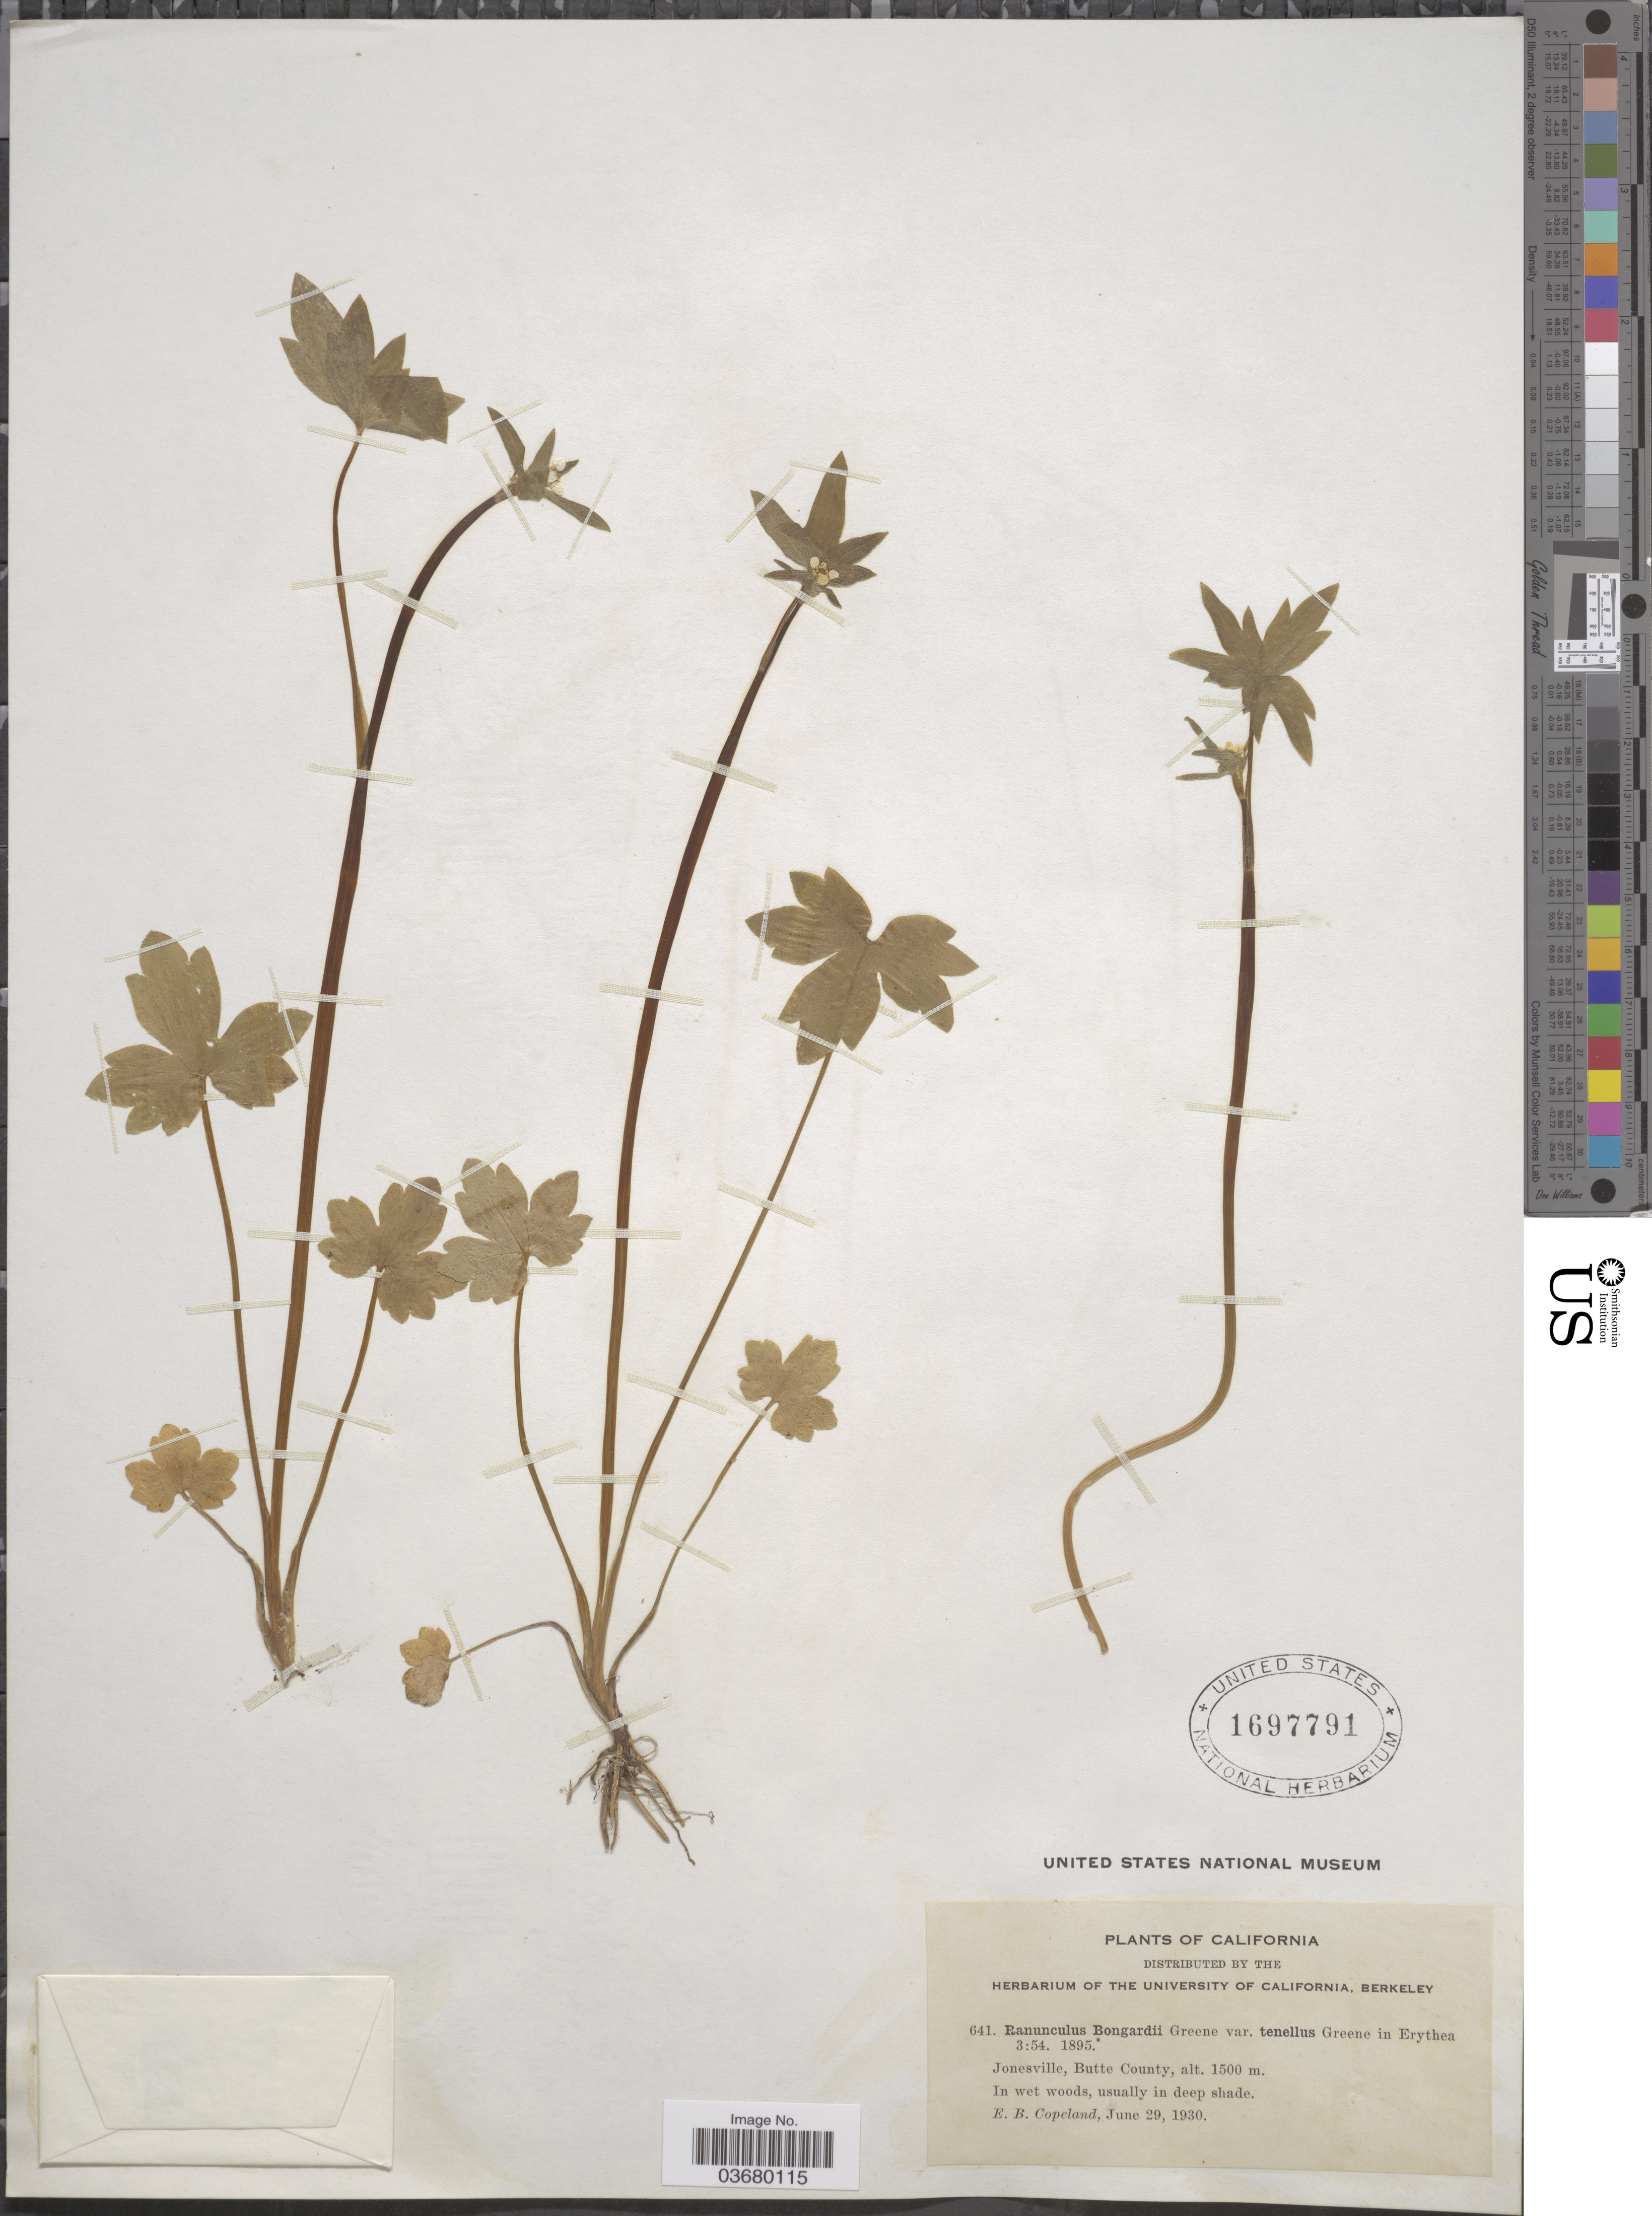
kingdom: Plantae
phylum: Tracheophyta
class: Magnoliopsida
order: Ranunculales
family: Ranunculaceae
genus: Ranunculus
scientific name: Ranunculus bongardii var. tenellus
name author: (A. Gray) Greene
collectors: E. B. Copeland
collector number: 641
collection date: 1930-06-29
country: United States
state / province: California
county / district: Butte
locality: Jonesville, Butte County.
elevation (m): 1500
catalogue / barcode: US 1697791